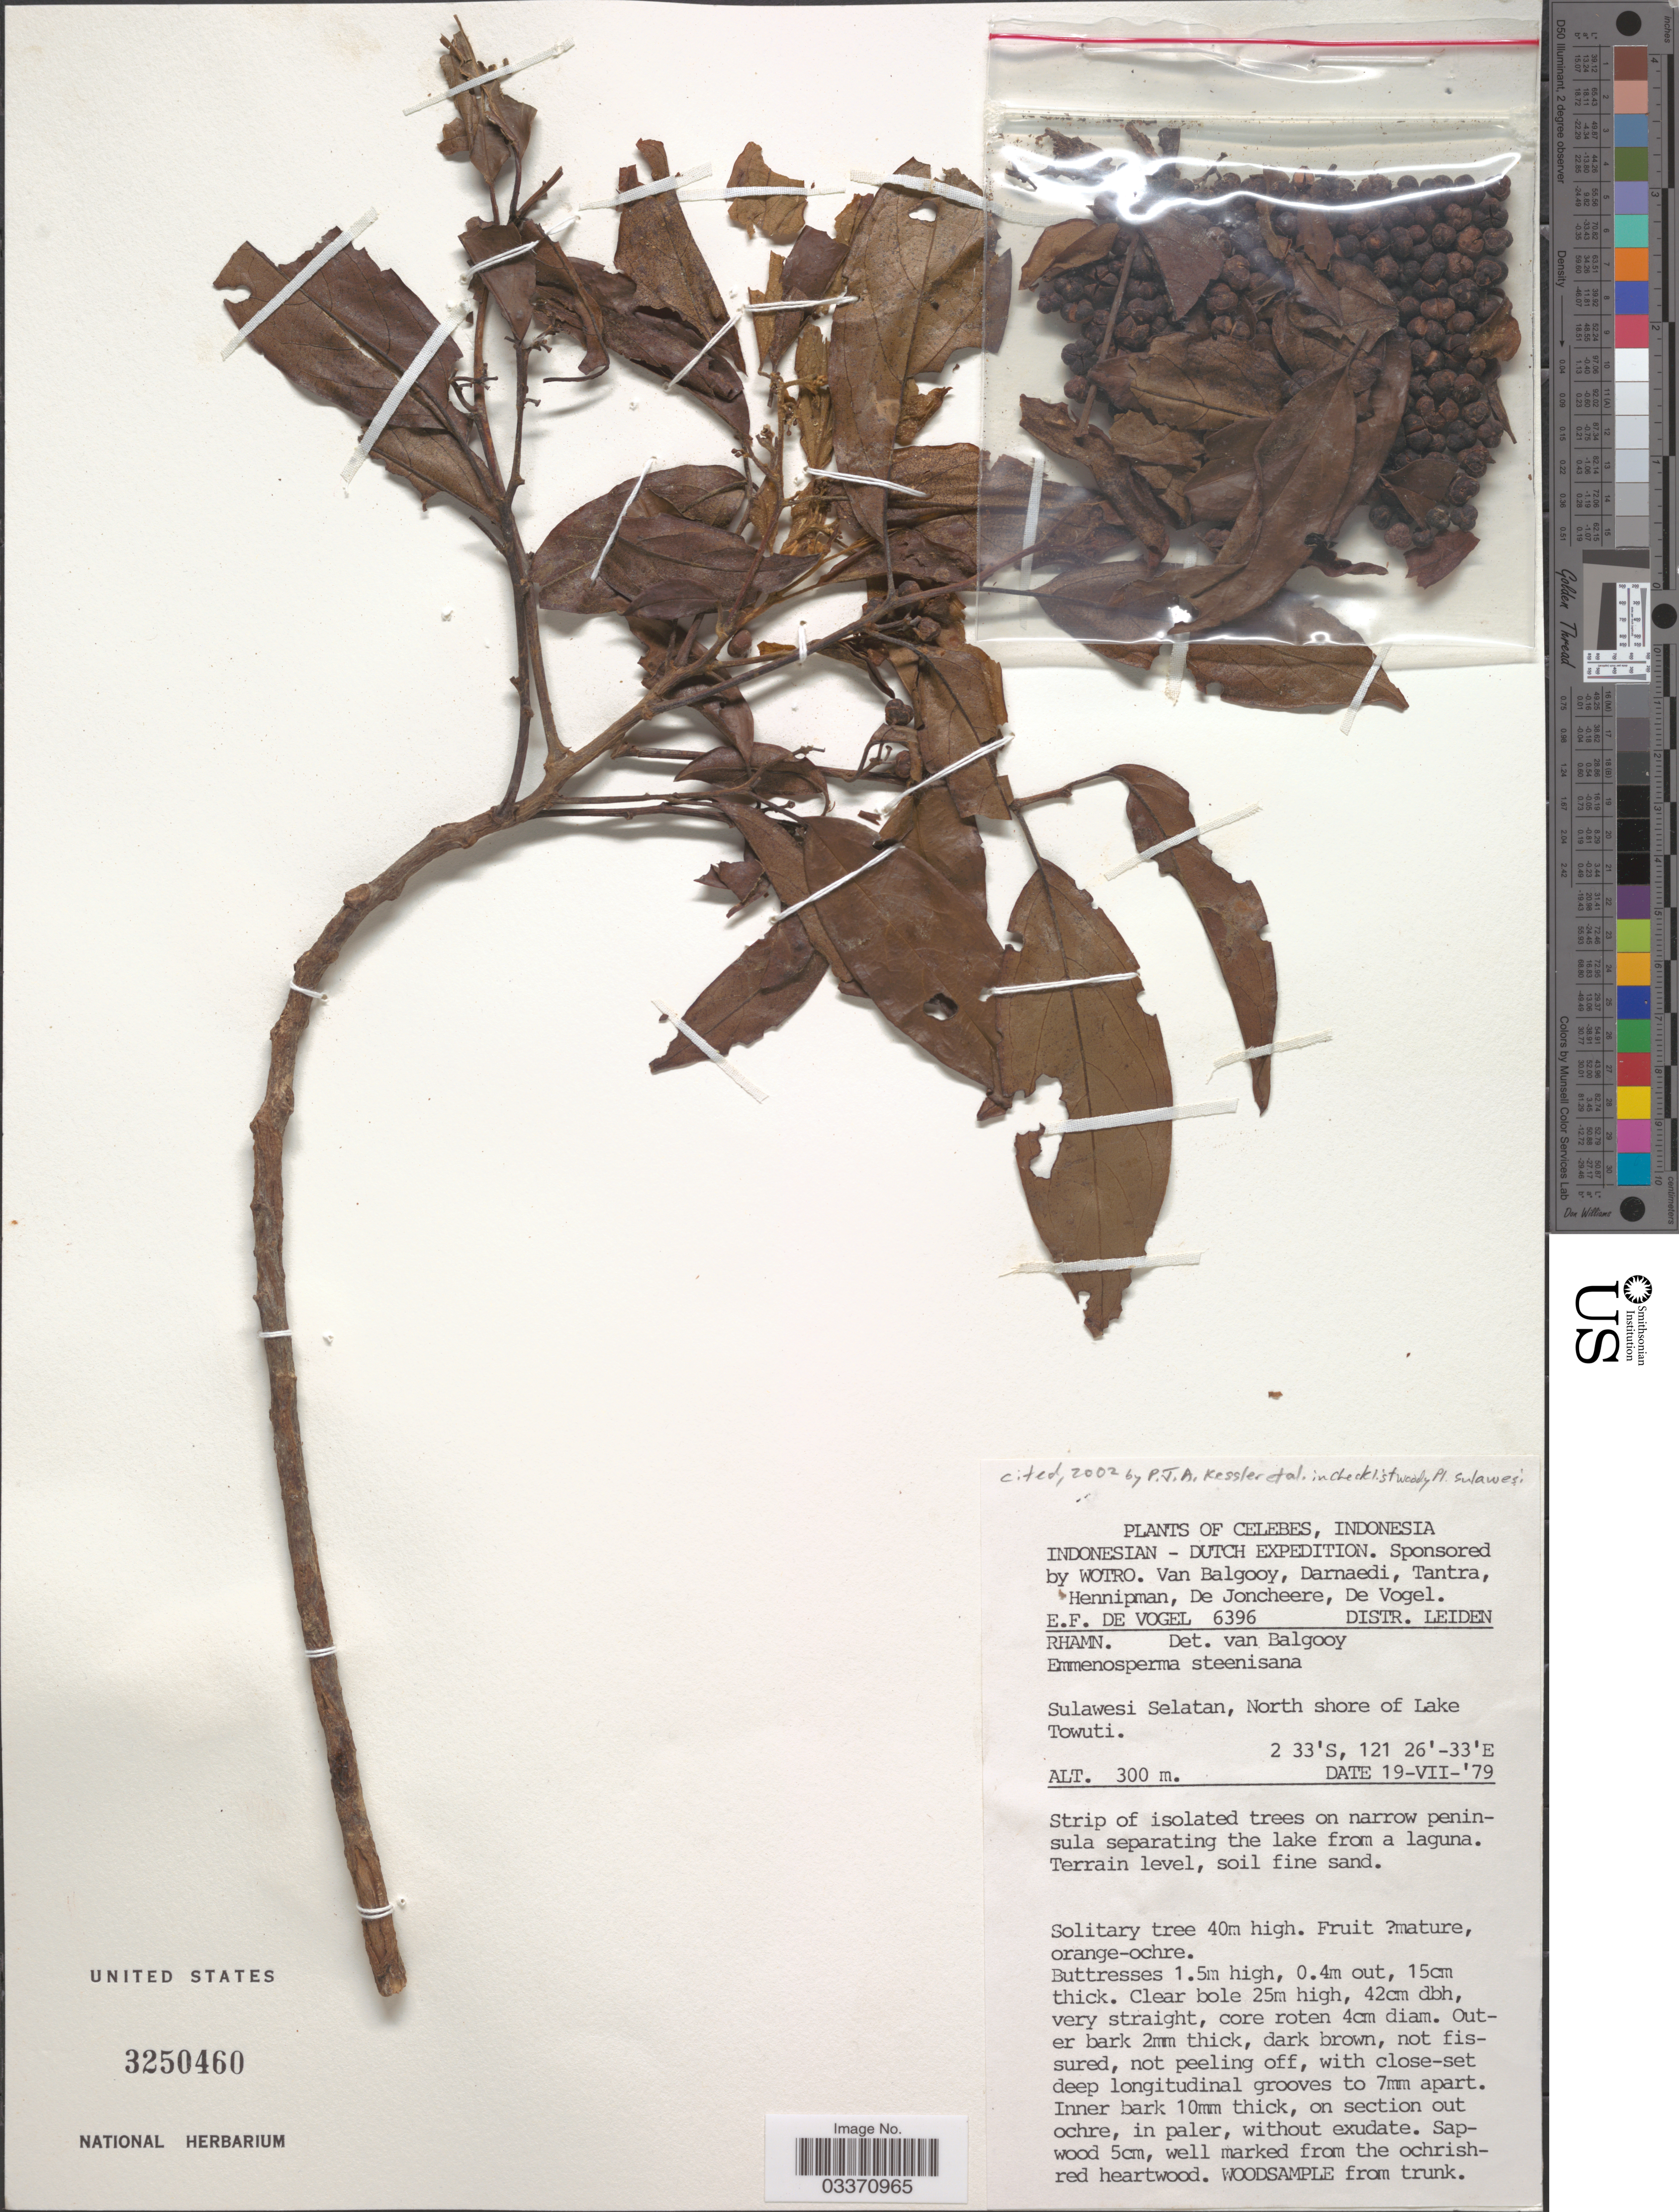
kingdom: Plantae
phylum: Tracheophyta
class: Magnoliopsida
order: Rosales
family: Rhamnaceae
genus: Emmenosperma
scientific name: Emmenosperma steenisana, ined.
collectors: E. F. de Vogel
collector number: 6396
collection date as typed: Transcribed d/m/y: 19/7/79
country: Indonesia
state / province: Sulawesi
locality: Celebes. Sulawesi Selatan, North shore of Lake Towuti. Strip isolated trees on narrow peninsula separating the lake from a laguna. Terrain level.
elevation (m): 300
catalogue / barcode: US 3250460